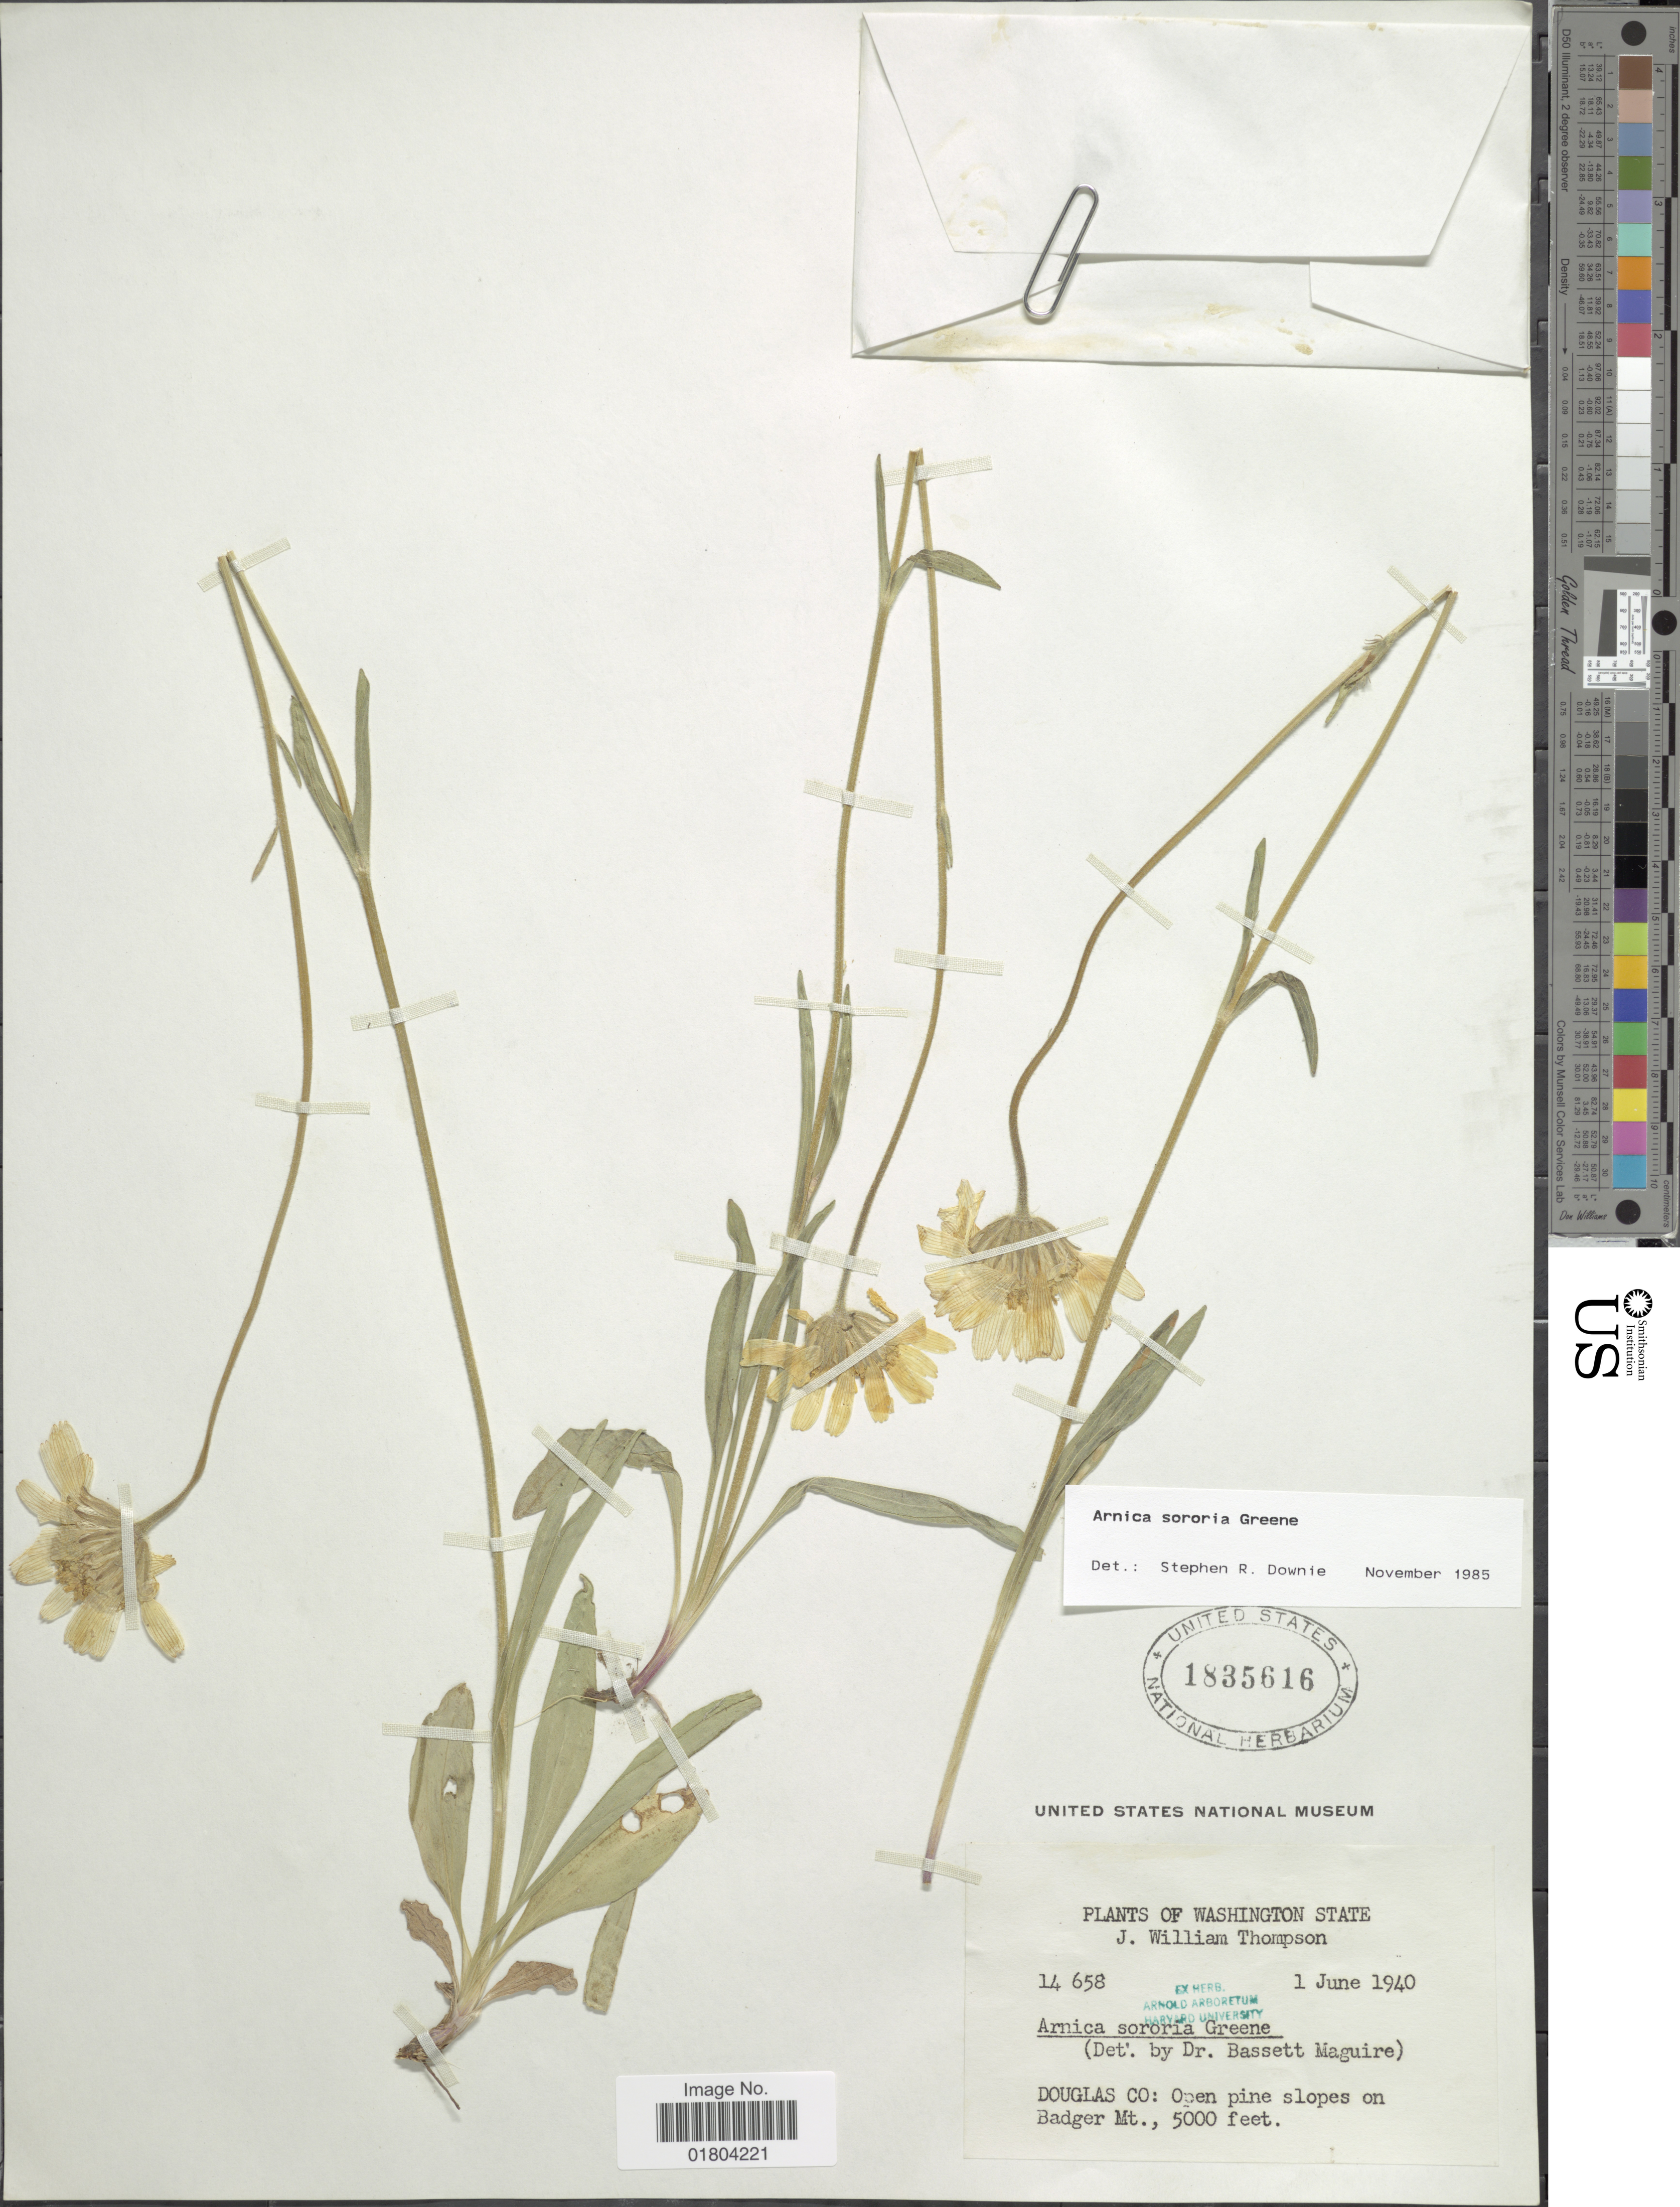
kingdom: Plantae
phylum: Tracheophyta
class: Magnoliopsida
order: Asterales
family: Asteraceae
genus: Arnica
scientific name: Arnica sororia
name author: Greene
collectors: J. W. Thompson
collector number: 14658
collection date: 1940-06-01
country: United States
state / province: Washington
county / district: Douglas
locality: Douglas Co: Open pine slopes on Badger Mt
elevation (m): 1524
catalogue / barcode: US 1835616